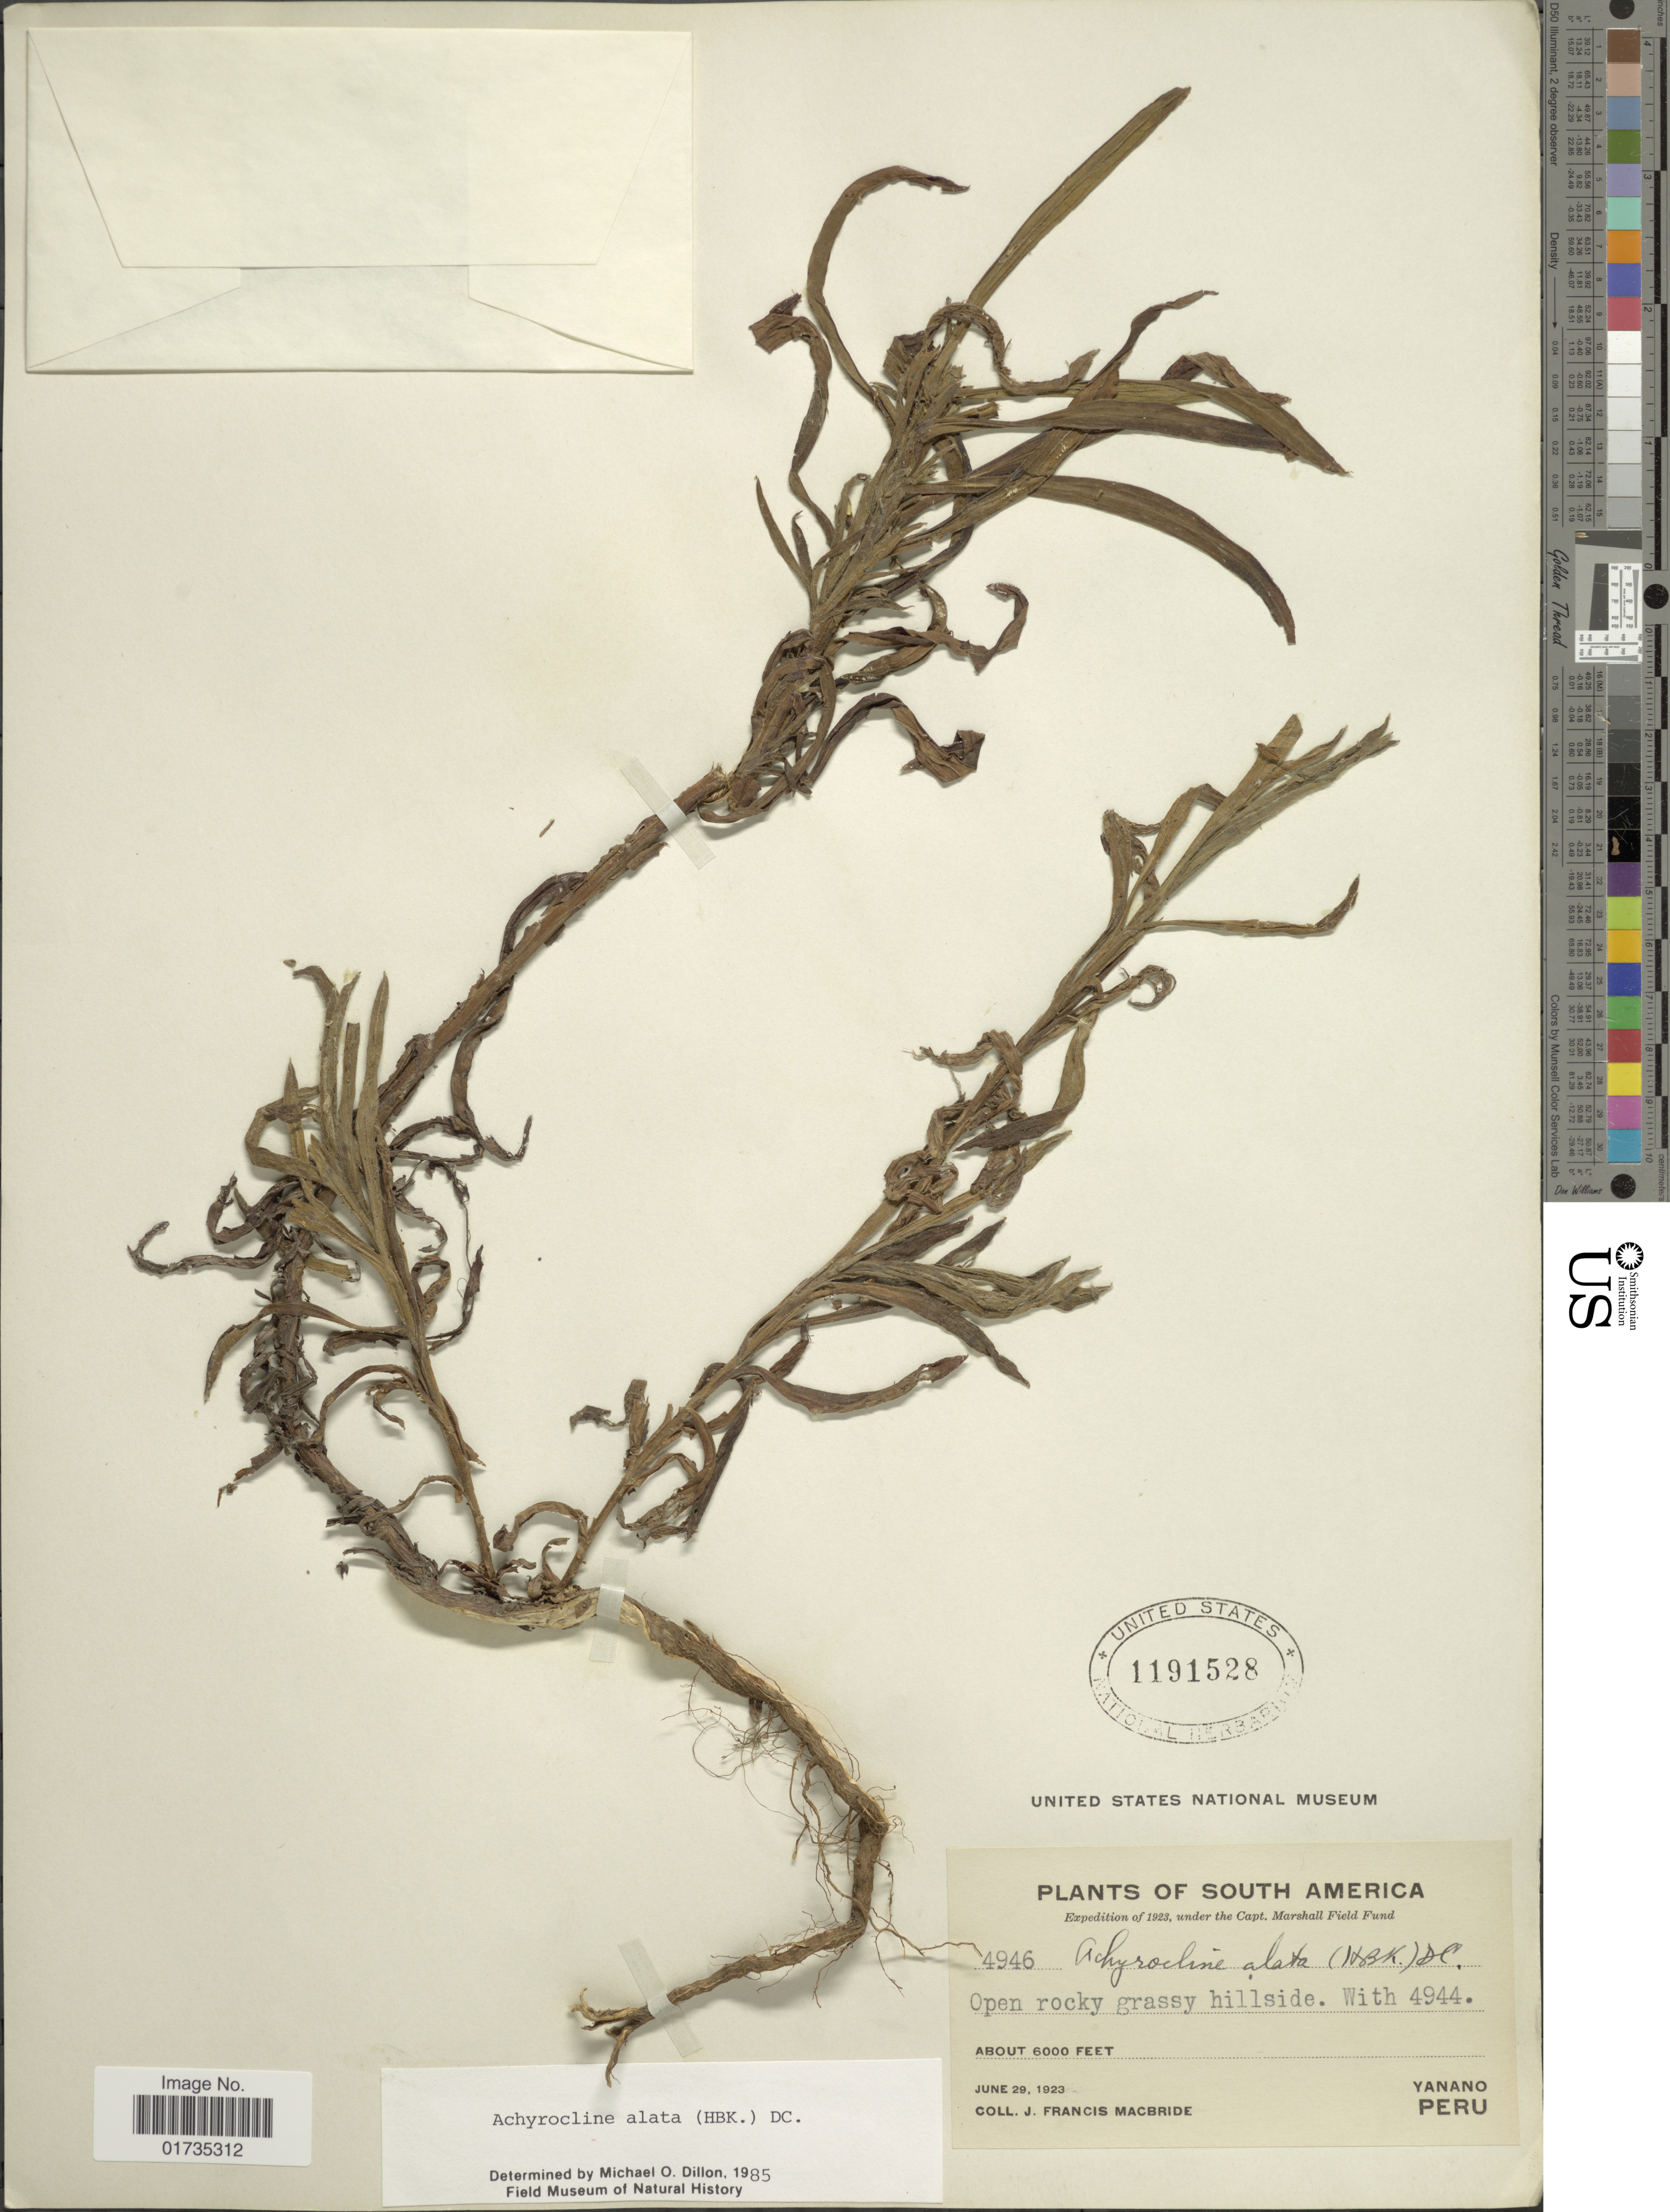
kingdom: Plantae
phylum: Tracheophyta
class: Magnoliopsida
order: Asterales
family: Asteraceae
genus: Achyrocline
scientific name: Achyrocline alata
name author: (Kunth) DC.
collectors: J. F. Macbride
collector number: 4946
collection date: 1923-06-29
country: Peru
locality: Open rocky grassy hillside. Yanano, Peru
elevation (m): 1829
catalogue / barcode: US 1191528